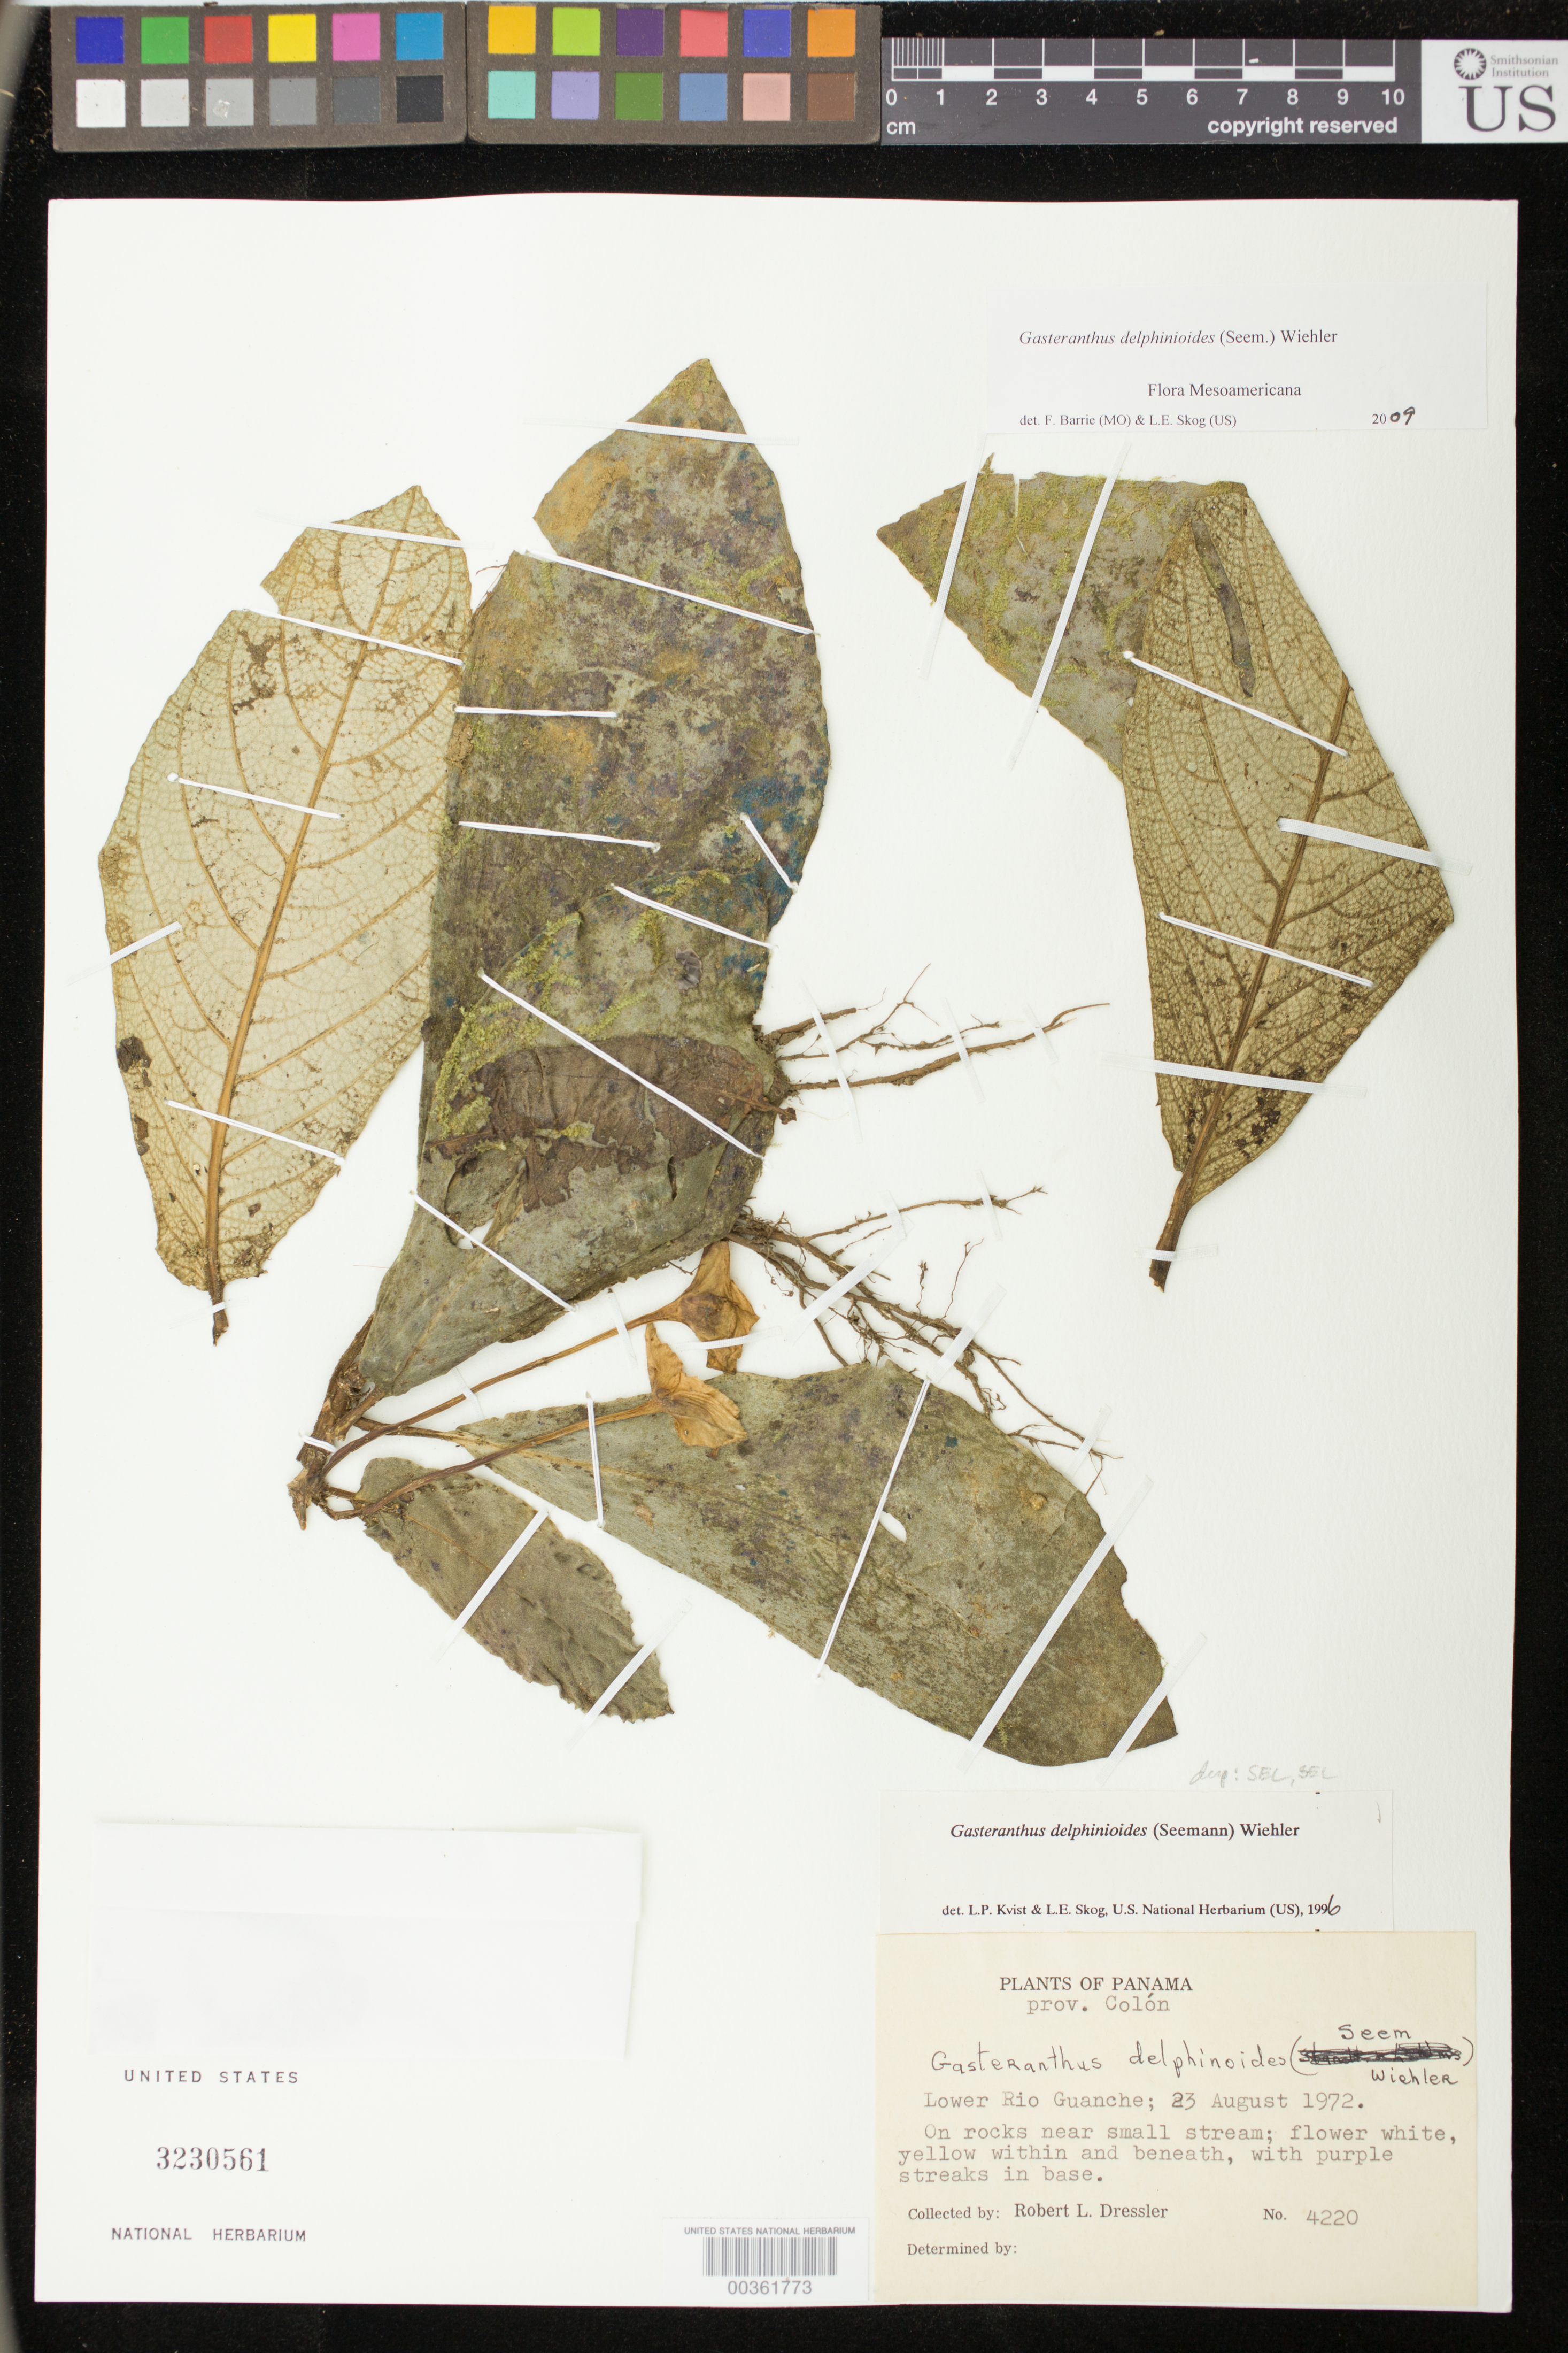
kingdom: Plantae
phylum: Tracheophyta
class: Magnoliopsida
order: Lamiales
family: Gesneriaceae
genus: Gasteranthus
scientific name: Gasteranthus delphinioides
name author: (Seem.) Wiehler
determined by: Skog, Laurence E.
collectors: R. Dressler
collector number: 4220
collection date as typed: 23 Aug 1972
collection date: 1972-08-23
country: Panama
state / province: Colón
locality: Lower Rio Guanche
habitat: On rocks near small stream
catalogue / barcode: US 3230561